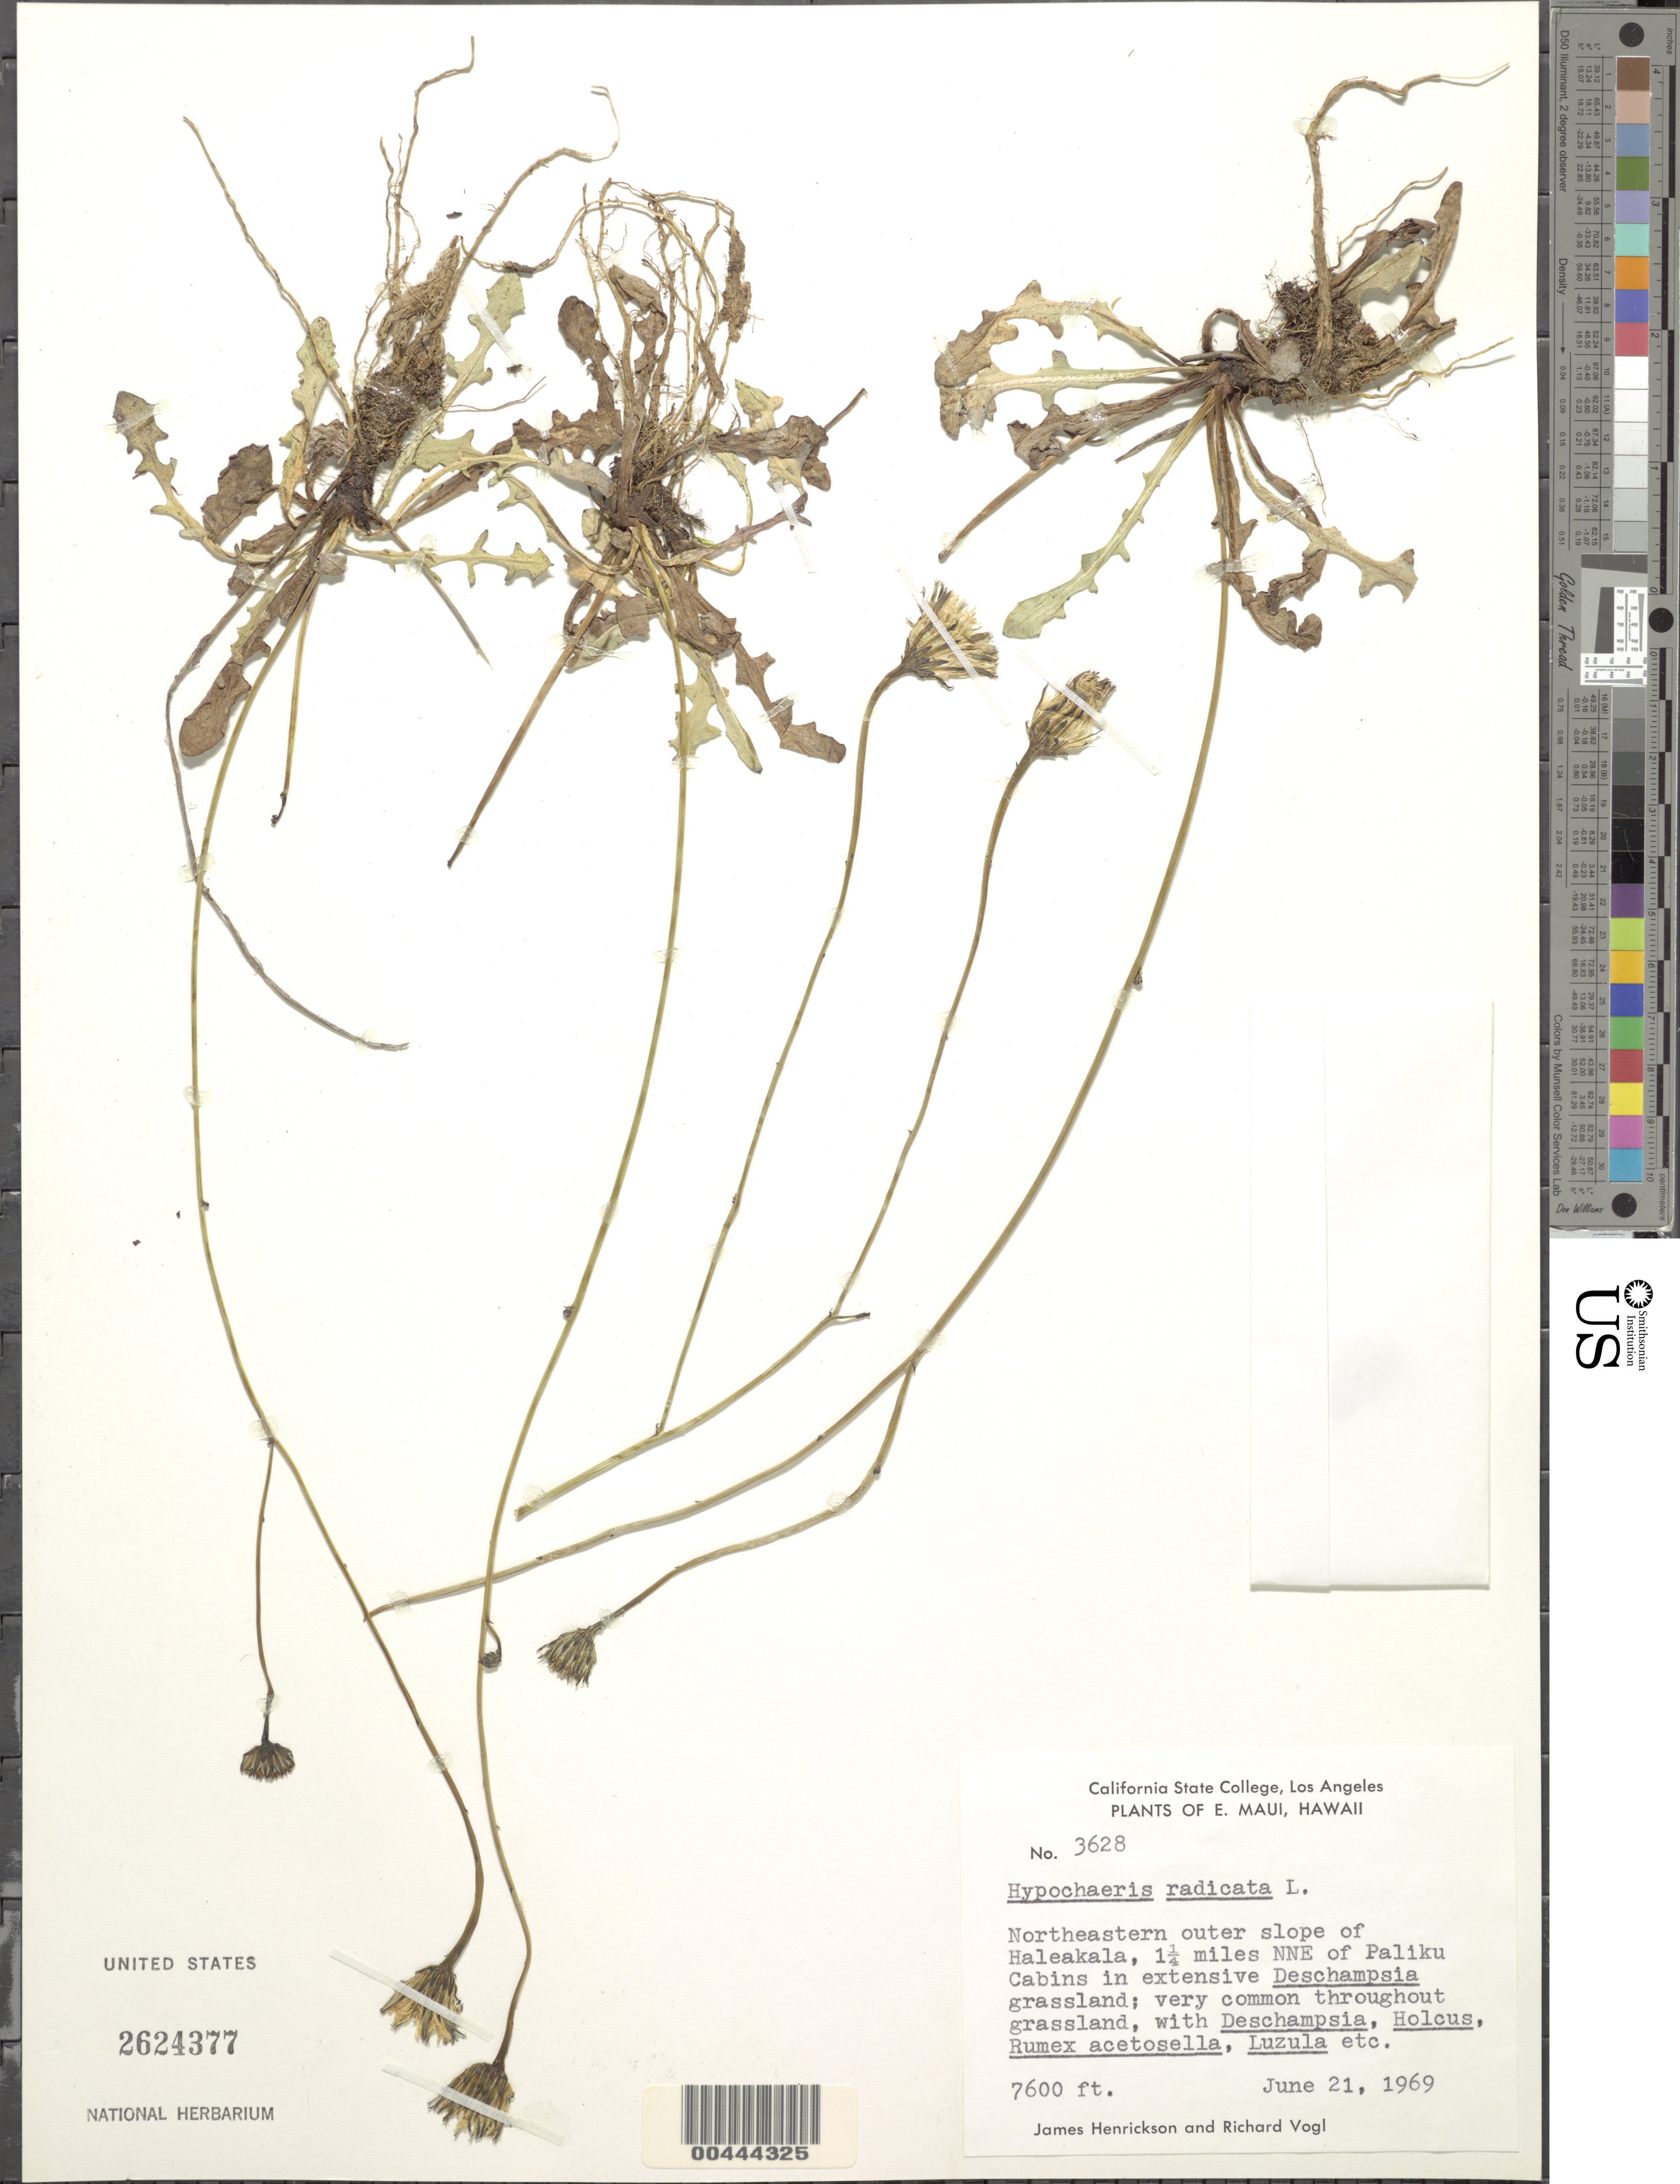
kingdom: Plantae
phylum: Tracheophyta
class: Magnoliopsida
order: Asterales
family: Asteraceae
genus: Hypochaeris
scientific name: Hypochaeris radicata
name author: L.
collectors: J. S. Henrickson & R. Vogl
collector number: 3628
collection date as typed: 21 Jun 1969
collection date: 1969-06-21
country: United States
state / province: Hawaii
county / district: Maui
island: Maui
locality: E. Maui, Northeastern outer slope of Haleakala, 1.25 miles NNE of Paliku Cabins.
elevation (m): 2316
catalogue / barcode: US 2624377